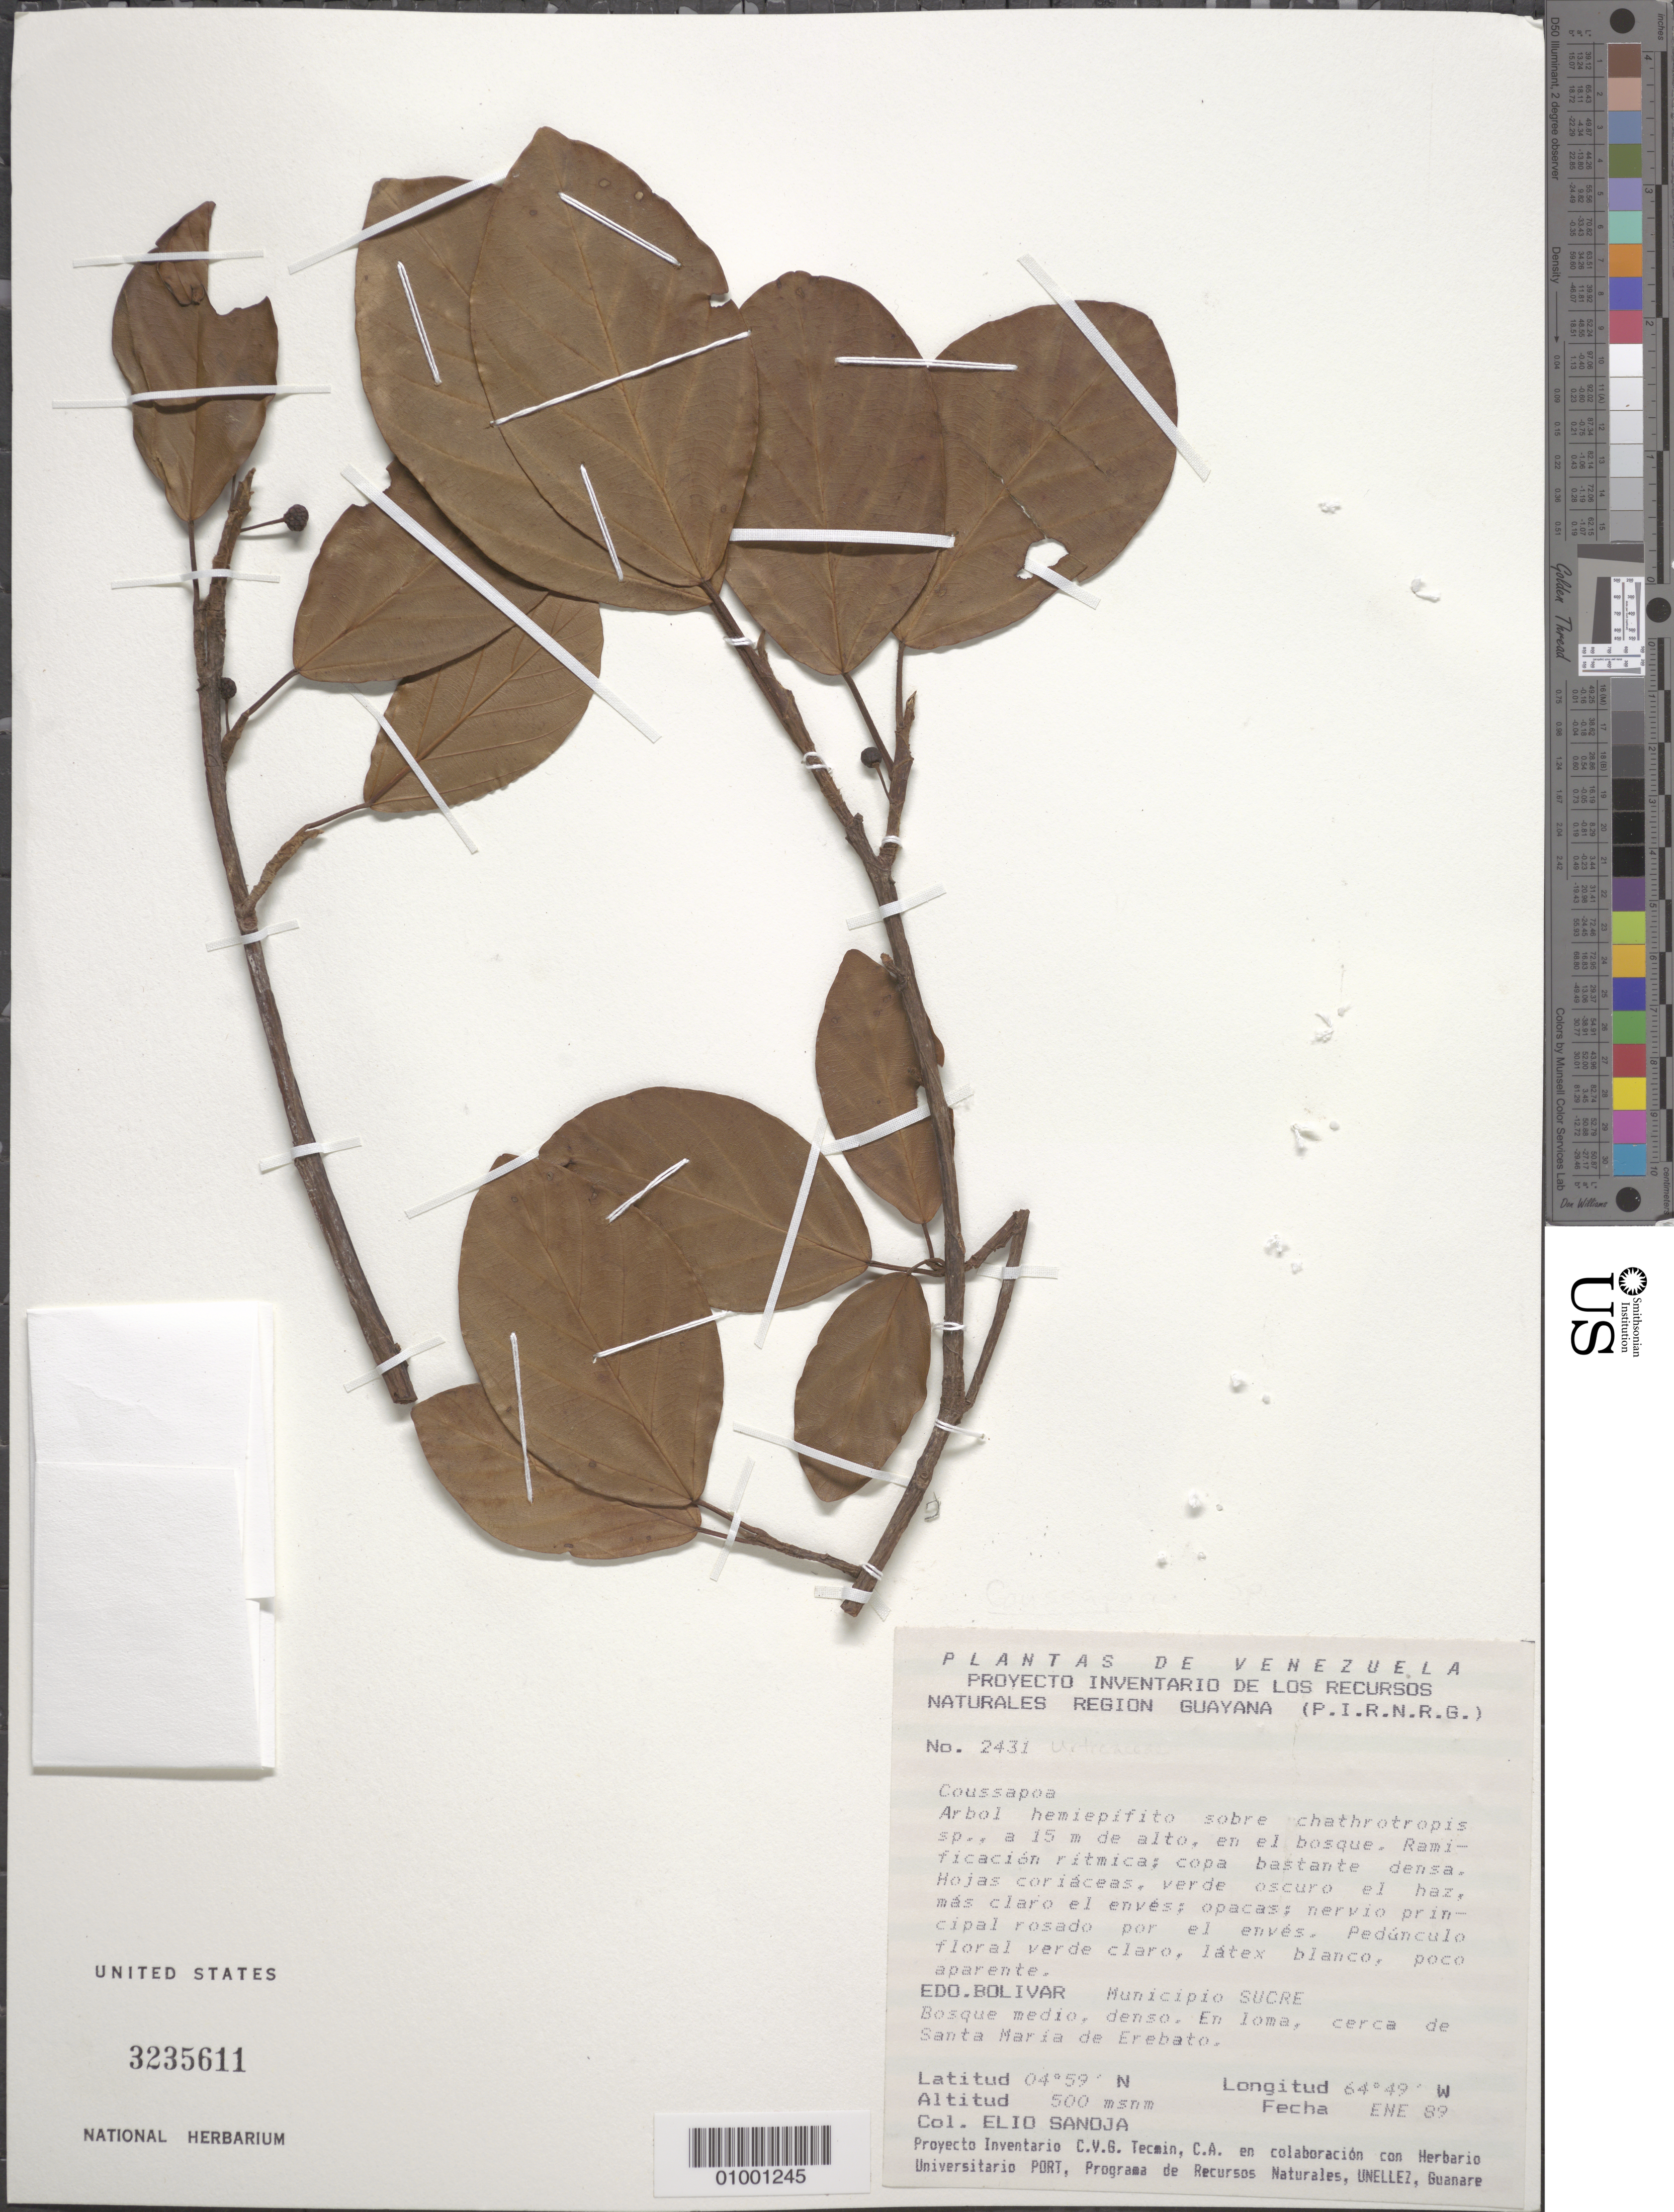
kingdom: Plantae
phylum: Tracheophyta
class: Magnoliopsida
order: Rosales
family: Urticaceae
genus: Coussapoa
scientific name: Coussapoa sp.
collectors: E. Sanoja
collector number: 2431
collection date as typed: Jan-89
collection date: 1989-01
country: Venezuela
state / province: Bolívar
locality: Mun. Sucre, Santa María de Erebato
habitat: Bosque medio, denso, en loma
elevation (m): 500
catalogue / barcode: US 3235611